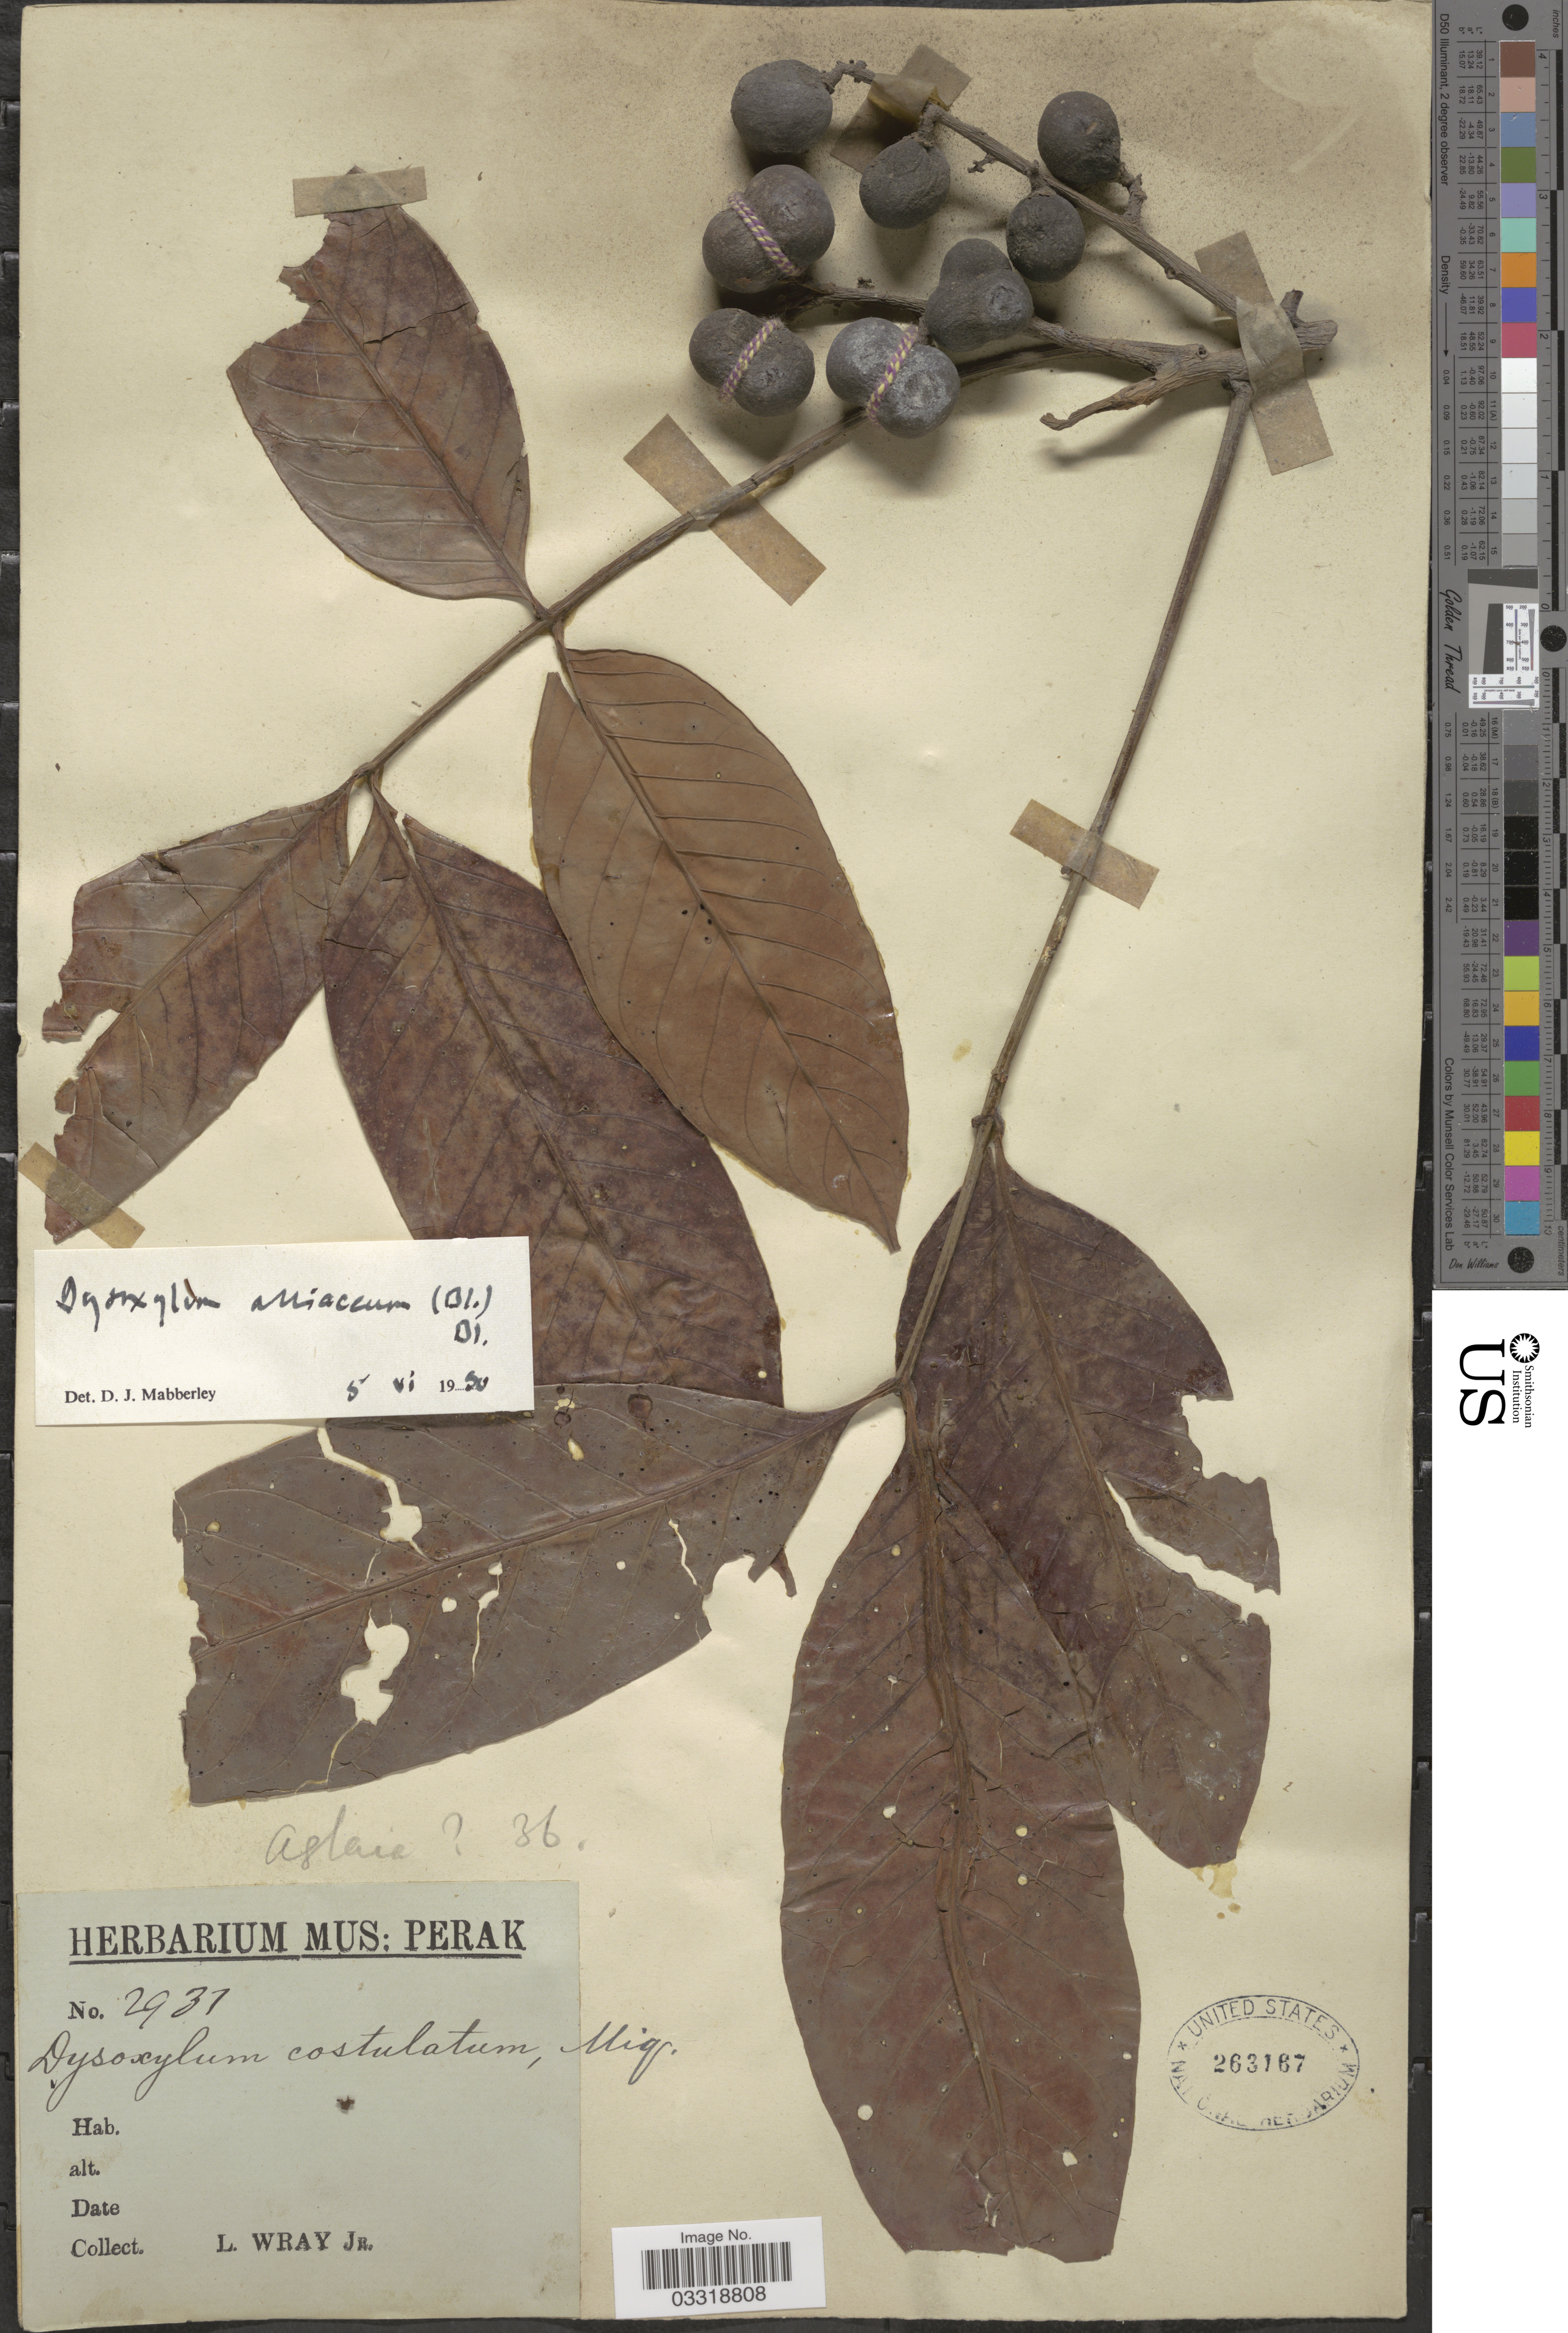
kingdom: Plantae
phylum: Tracheophyta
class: Magnoliopsida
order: Sapindales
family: Meliaceae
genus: Prasoxylon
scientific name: Prasoxylon alliaceum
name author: (Blume) M. Roem.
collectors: L. Wray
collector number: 2931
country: Malaysia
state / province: Perak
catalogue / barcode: US 263167